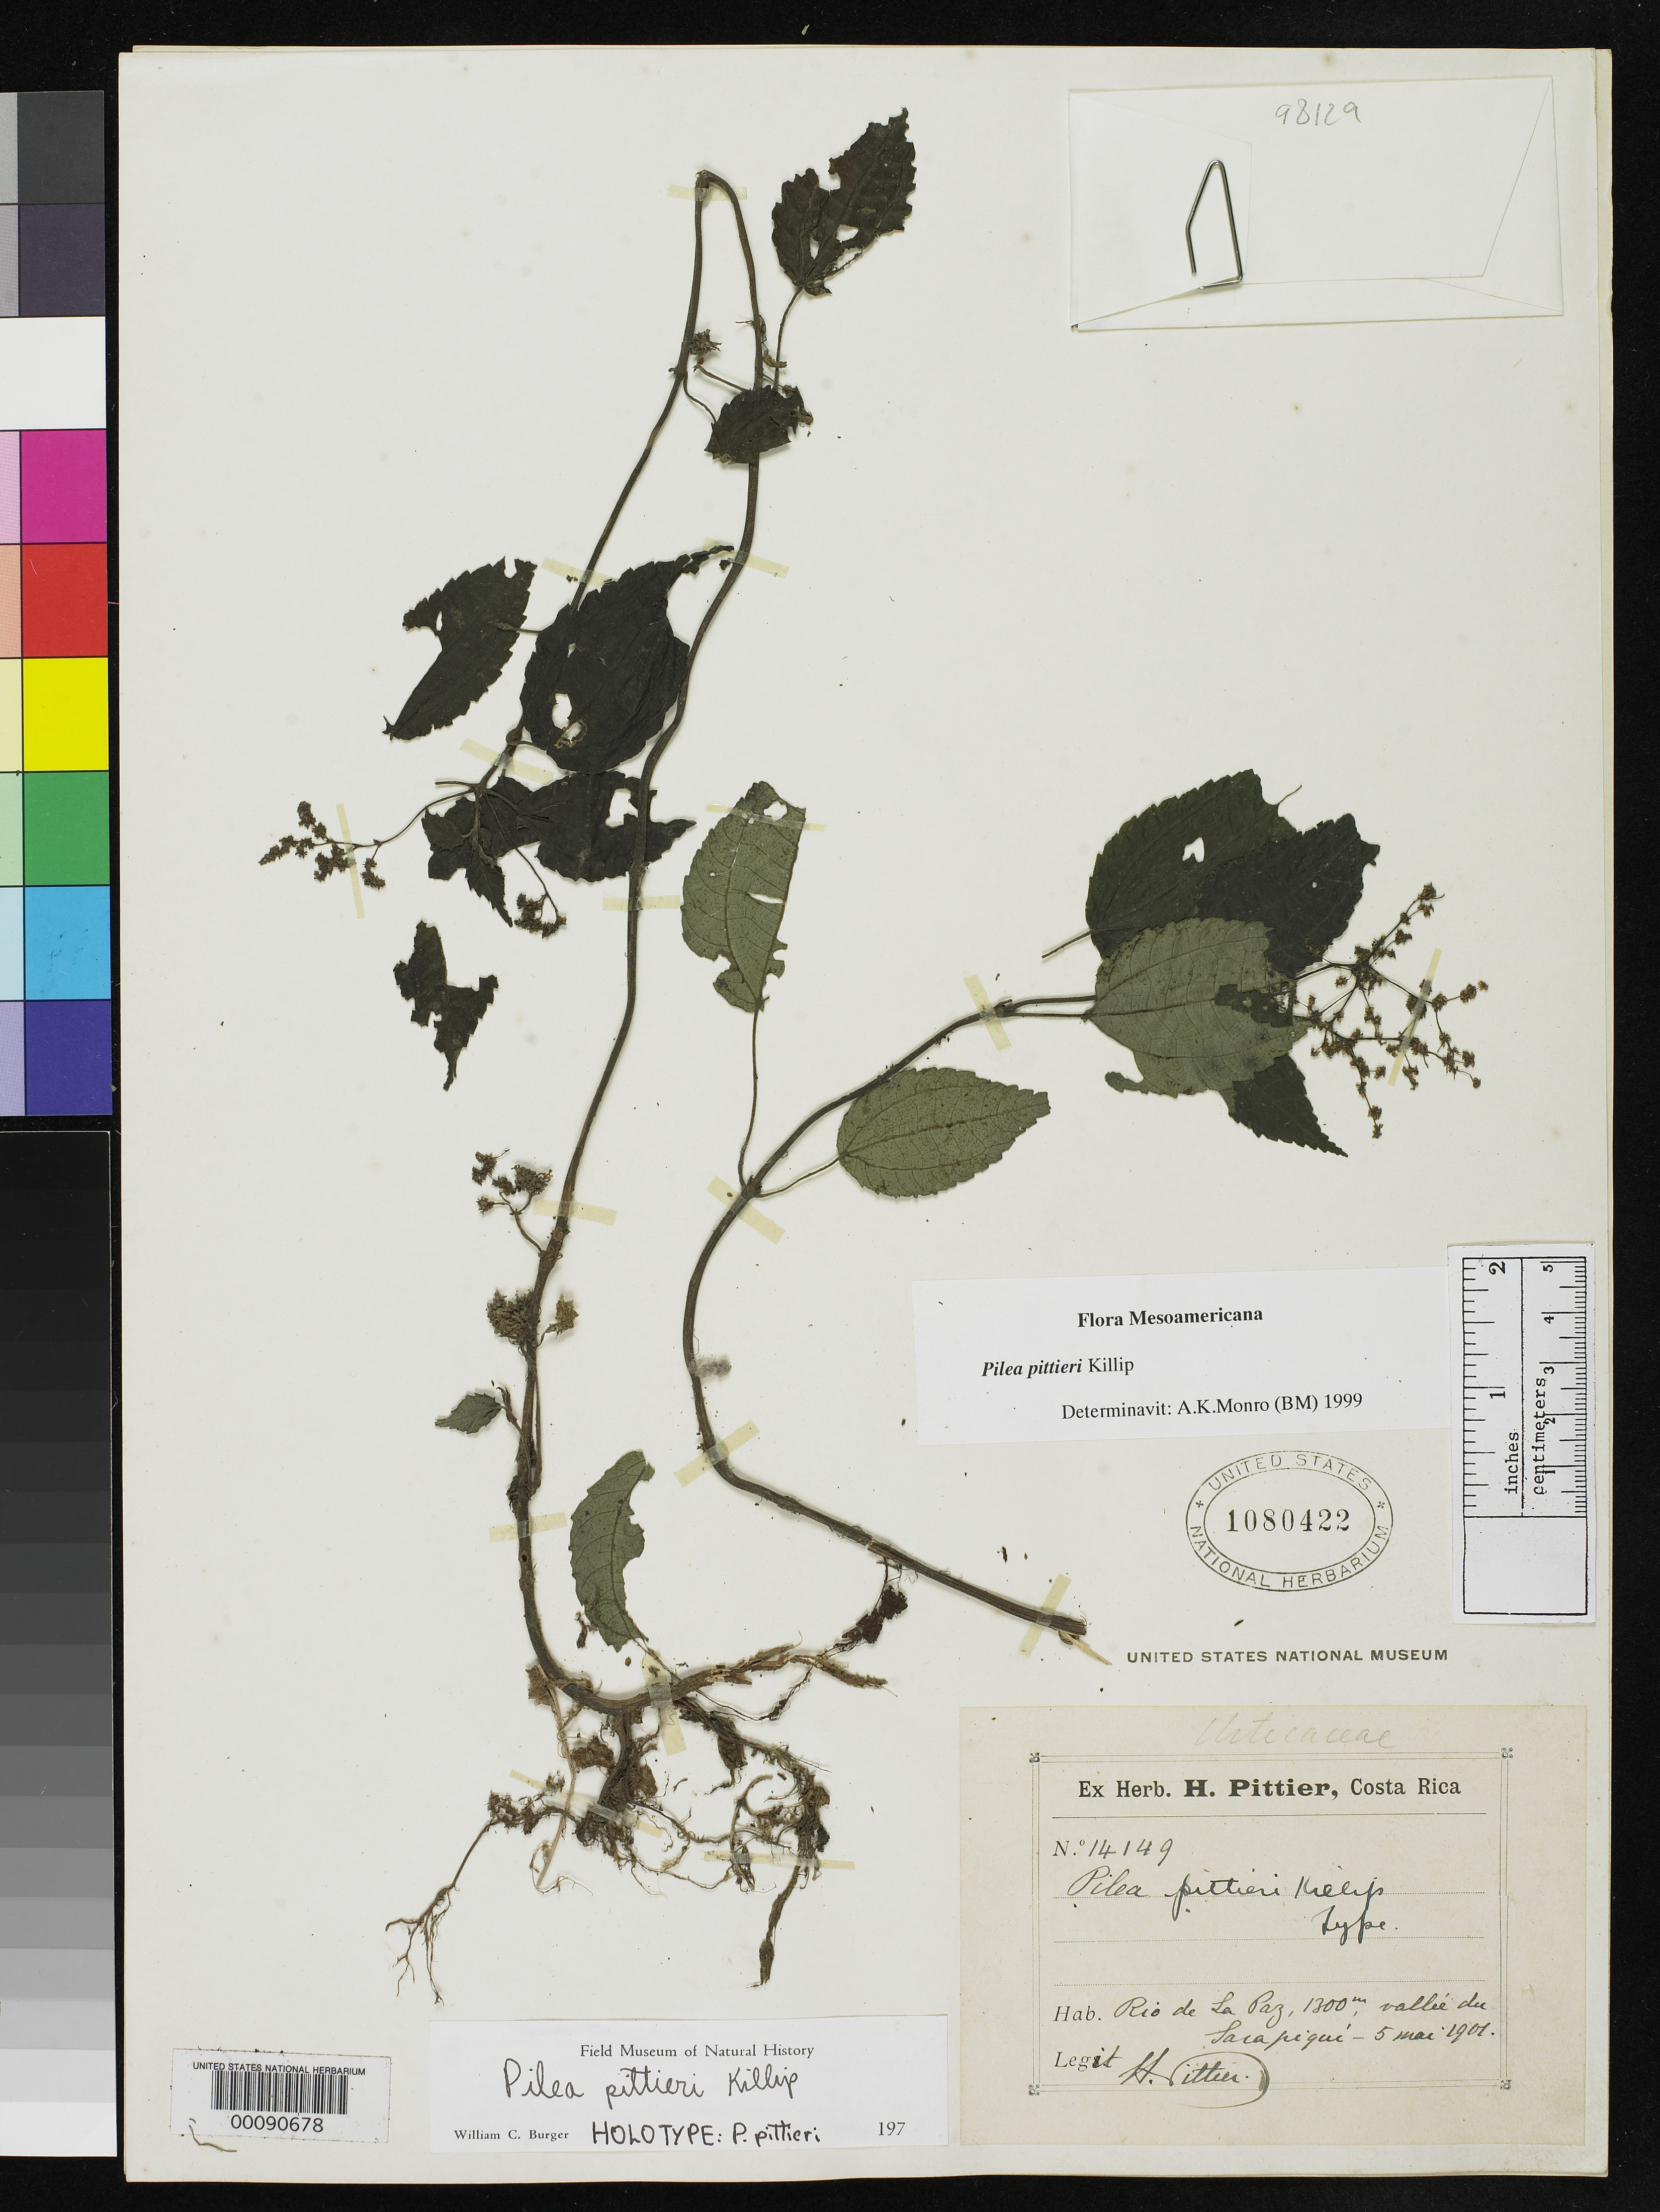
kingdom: Plantae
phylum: Tracheophyta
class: Magnoliopsida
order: Rosales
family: Urticaceae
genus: Pilea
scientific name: Pilea pittieri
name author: Killip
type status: Holotype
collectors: H. F. Pittier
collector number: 14149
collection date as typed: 05 May 1901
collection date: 1901-05-05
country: Costa Rica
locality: Rio de la Paz, vallee du haut-Sarapiqui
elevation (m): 1300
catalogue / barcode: US 1080422